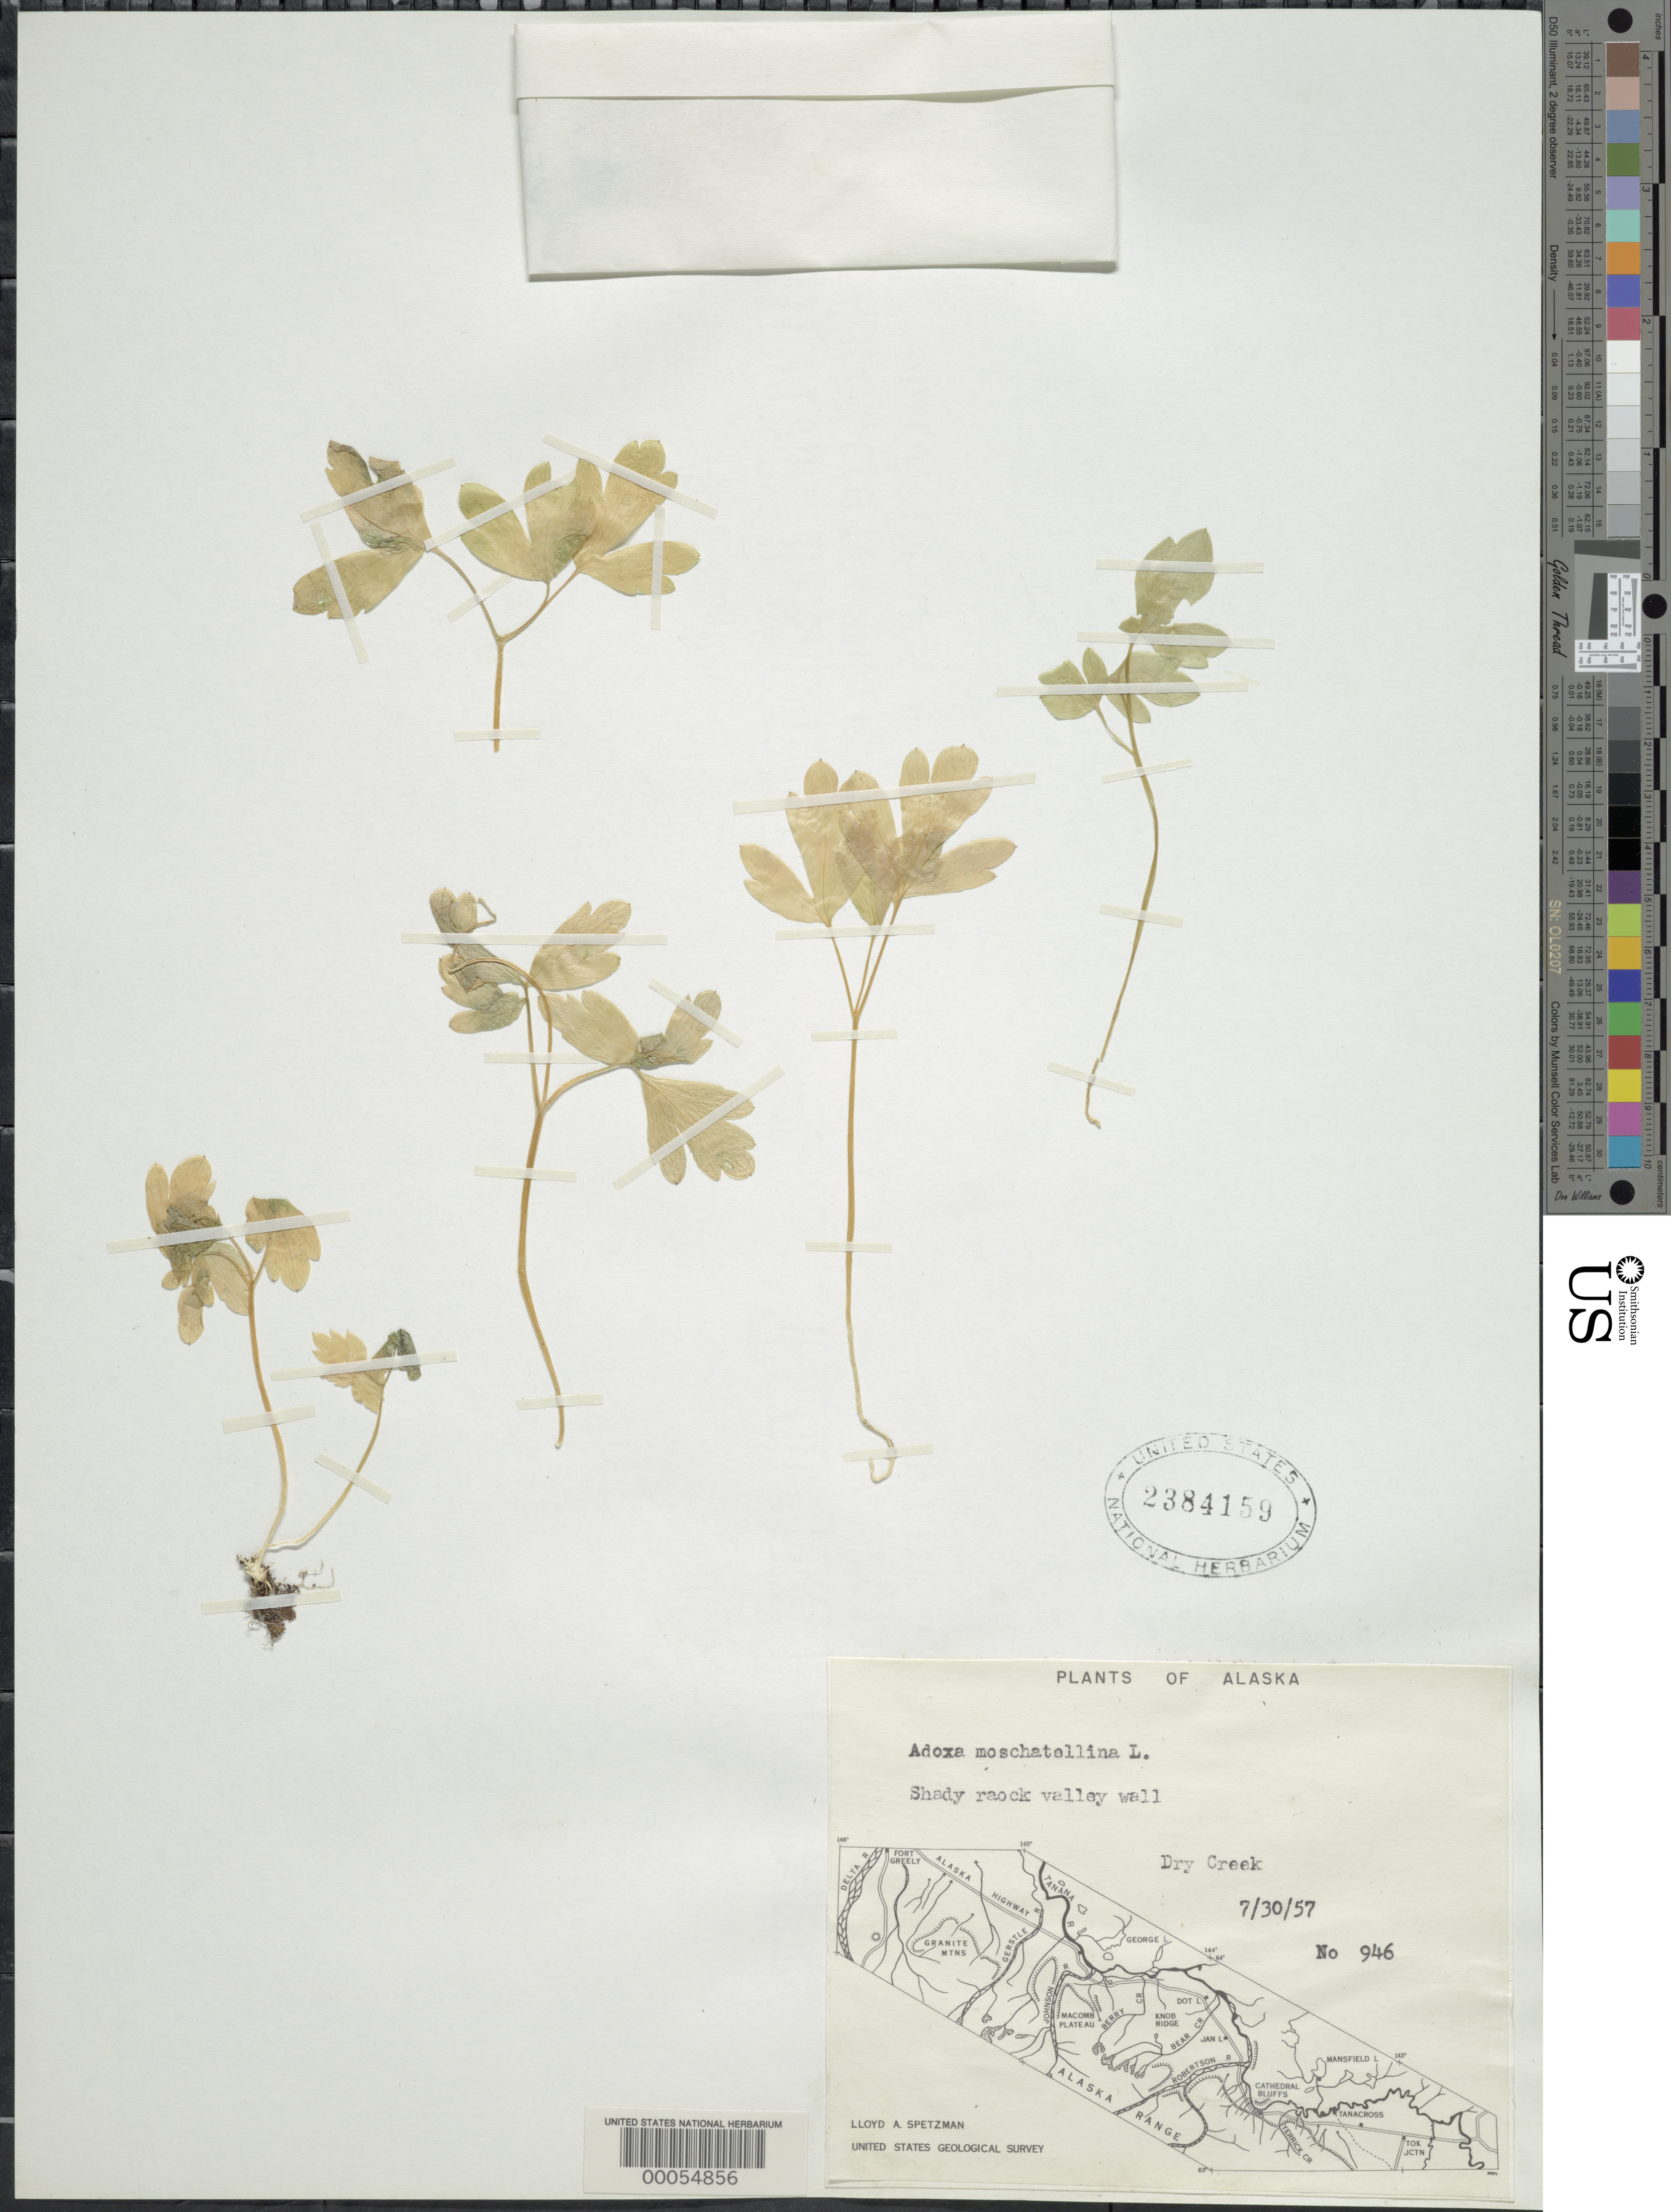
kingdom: Plantae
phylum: Tracheophyta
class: Magnoliopsida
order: Dipsacales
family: Viburnaceae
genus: Adoxa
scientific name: Adoxa moschatellina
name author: L.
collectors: L. Spetzman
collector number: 946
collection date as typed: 30 Jul 1957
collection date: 1957-07-30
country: United States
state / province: Alaska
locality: Dry creek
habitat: Shady rock valley wall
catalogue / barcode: US 2384159